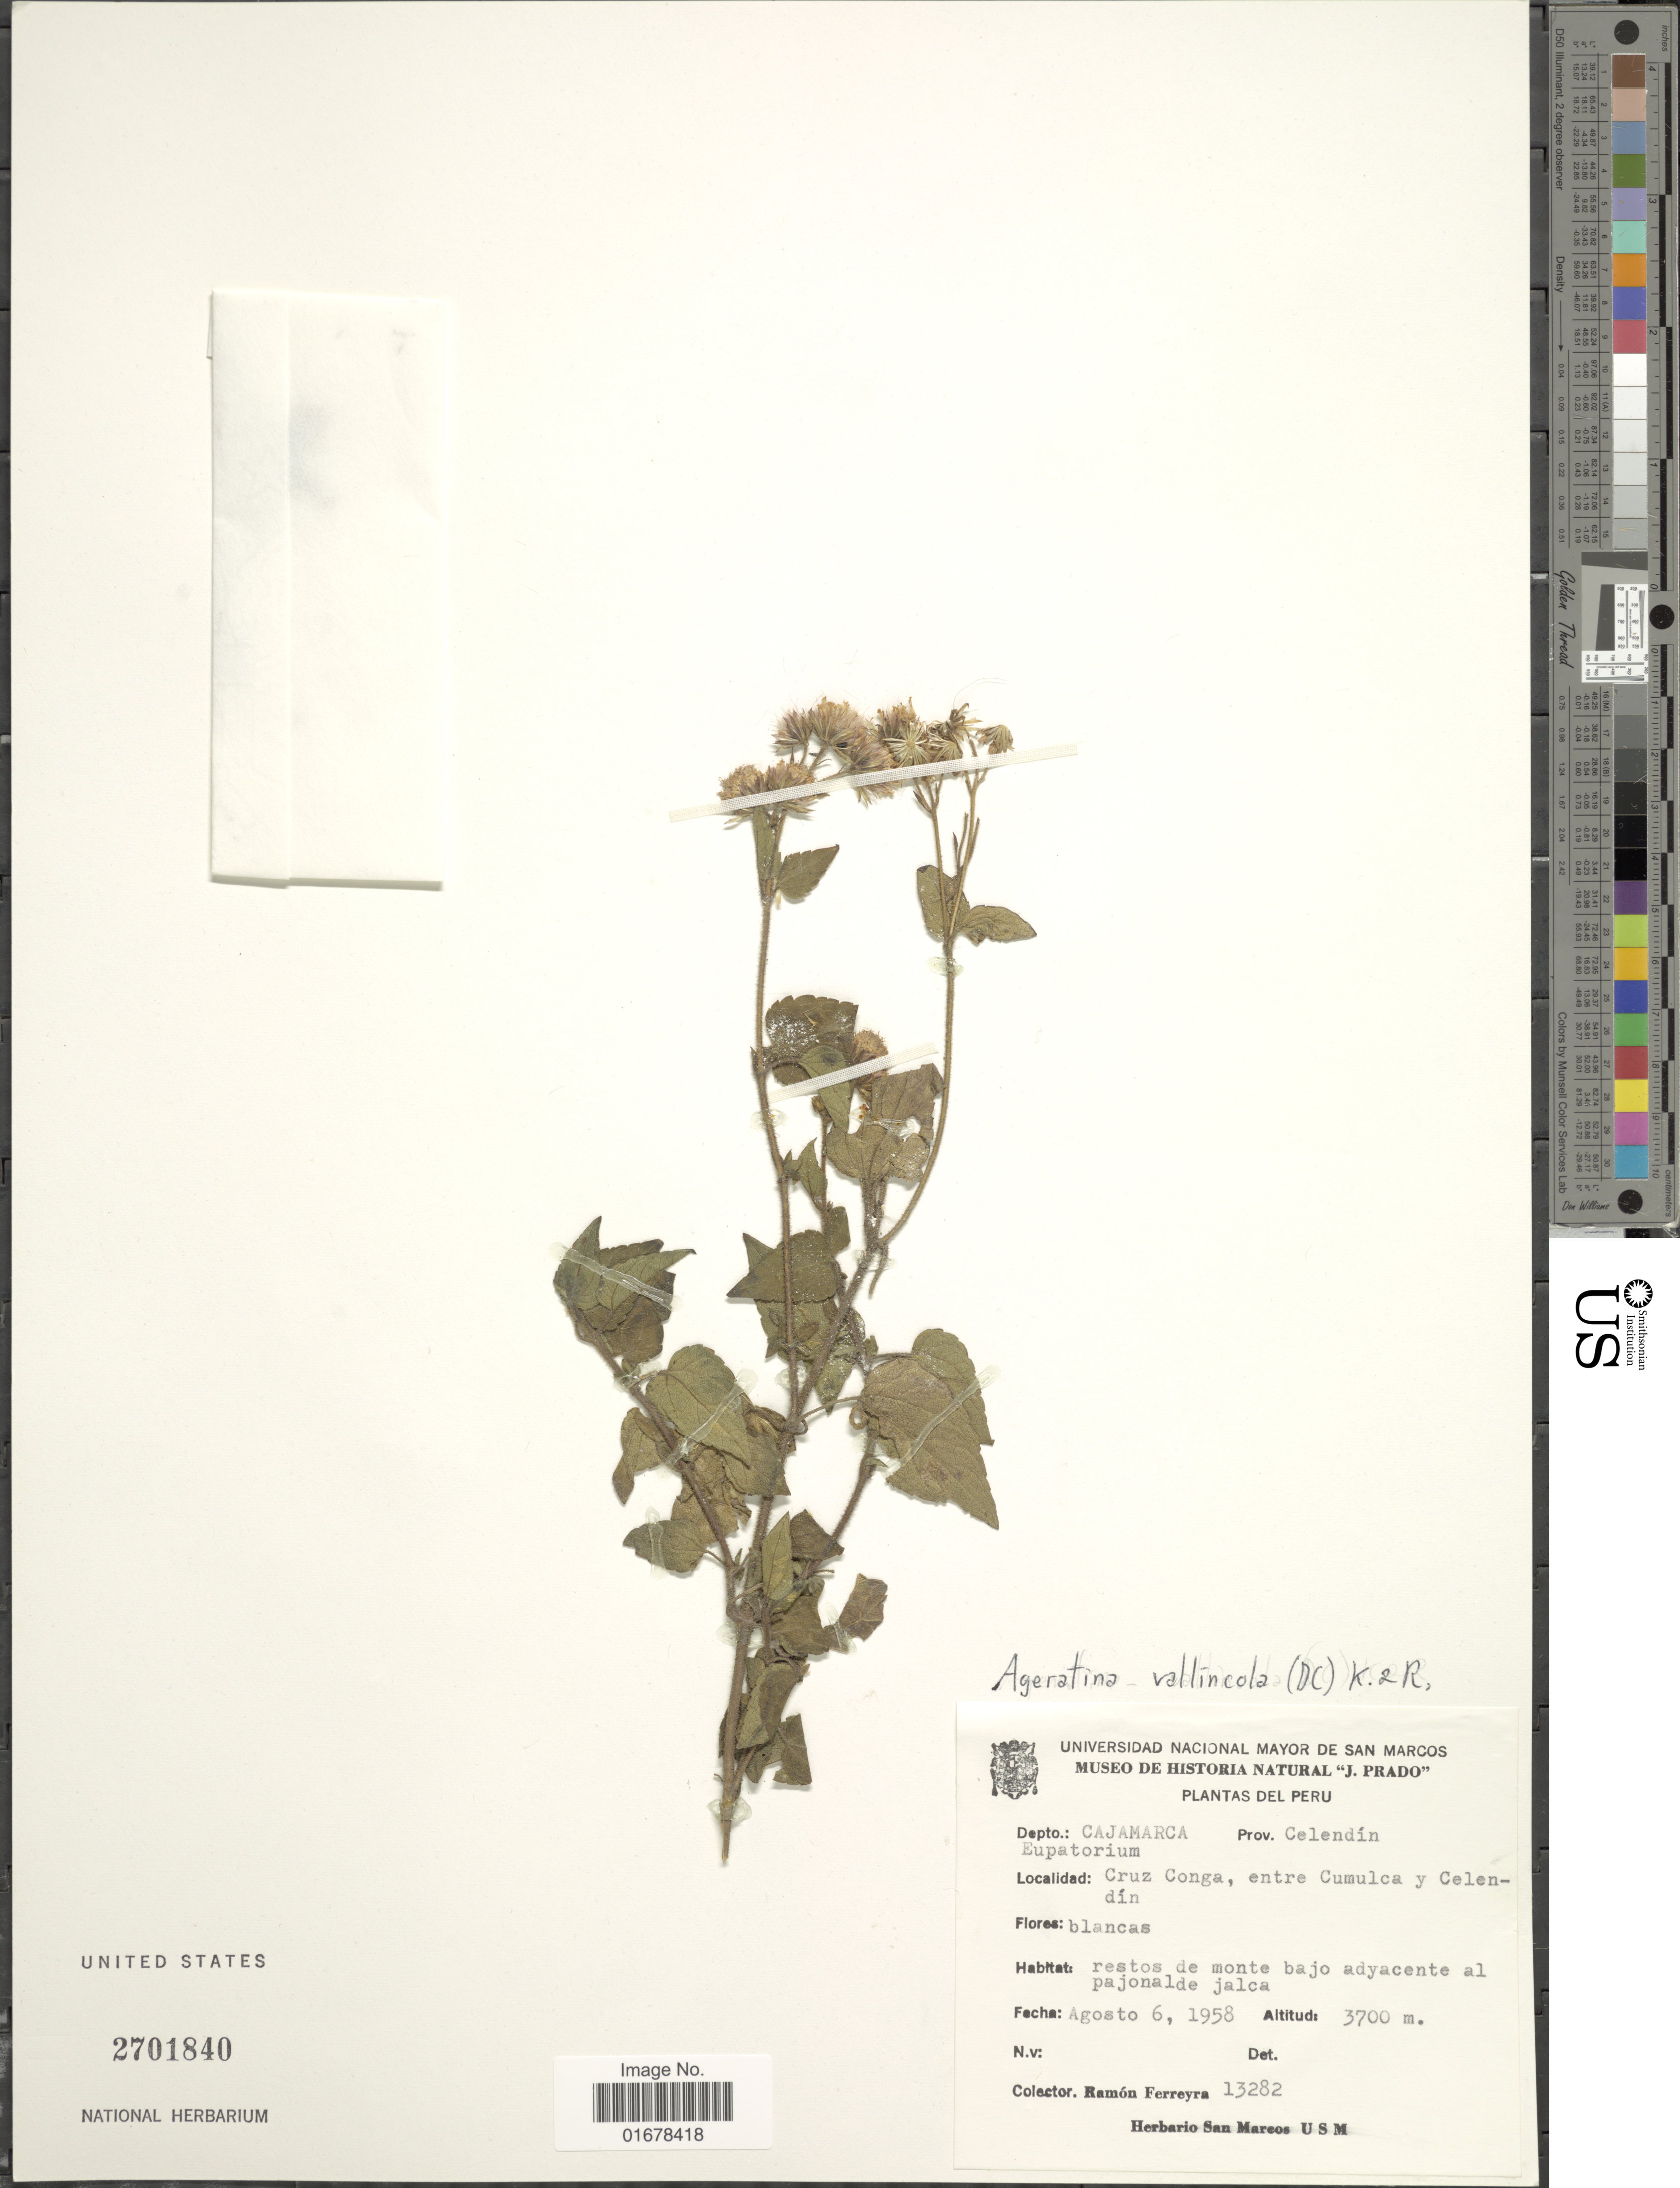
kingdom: Plantae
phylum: Tracheophyta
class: Magnoliopsida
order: Asterales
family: Asteraceae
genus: Ageratina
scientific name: Ageratina proba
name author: (N.E. Br.) R.M. King & H. Rob.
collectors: R. A. Ferreyra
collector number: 13282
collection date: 1958-08-06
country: Peru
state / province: Cajamarca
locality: Depto, Cajamarca, Prov. Celendin, Cruz Conga, entre Cumulca y Celendin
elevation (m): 3700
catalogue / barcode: US 2701840